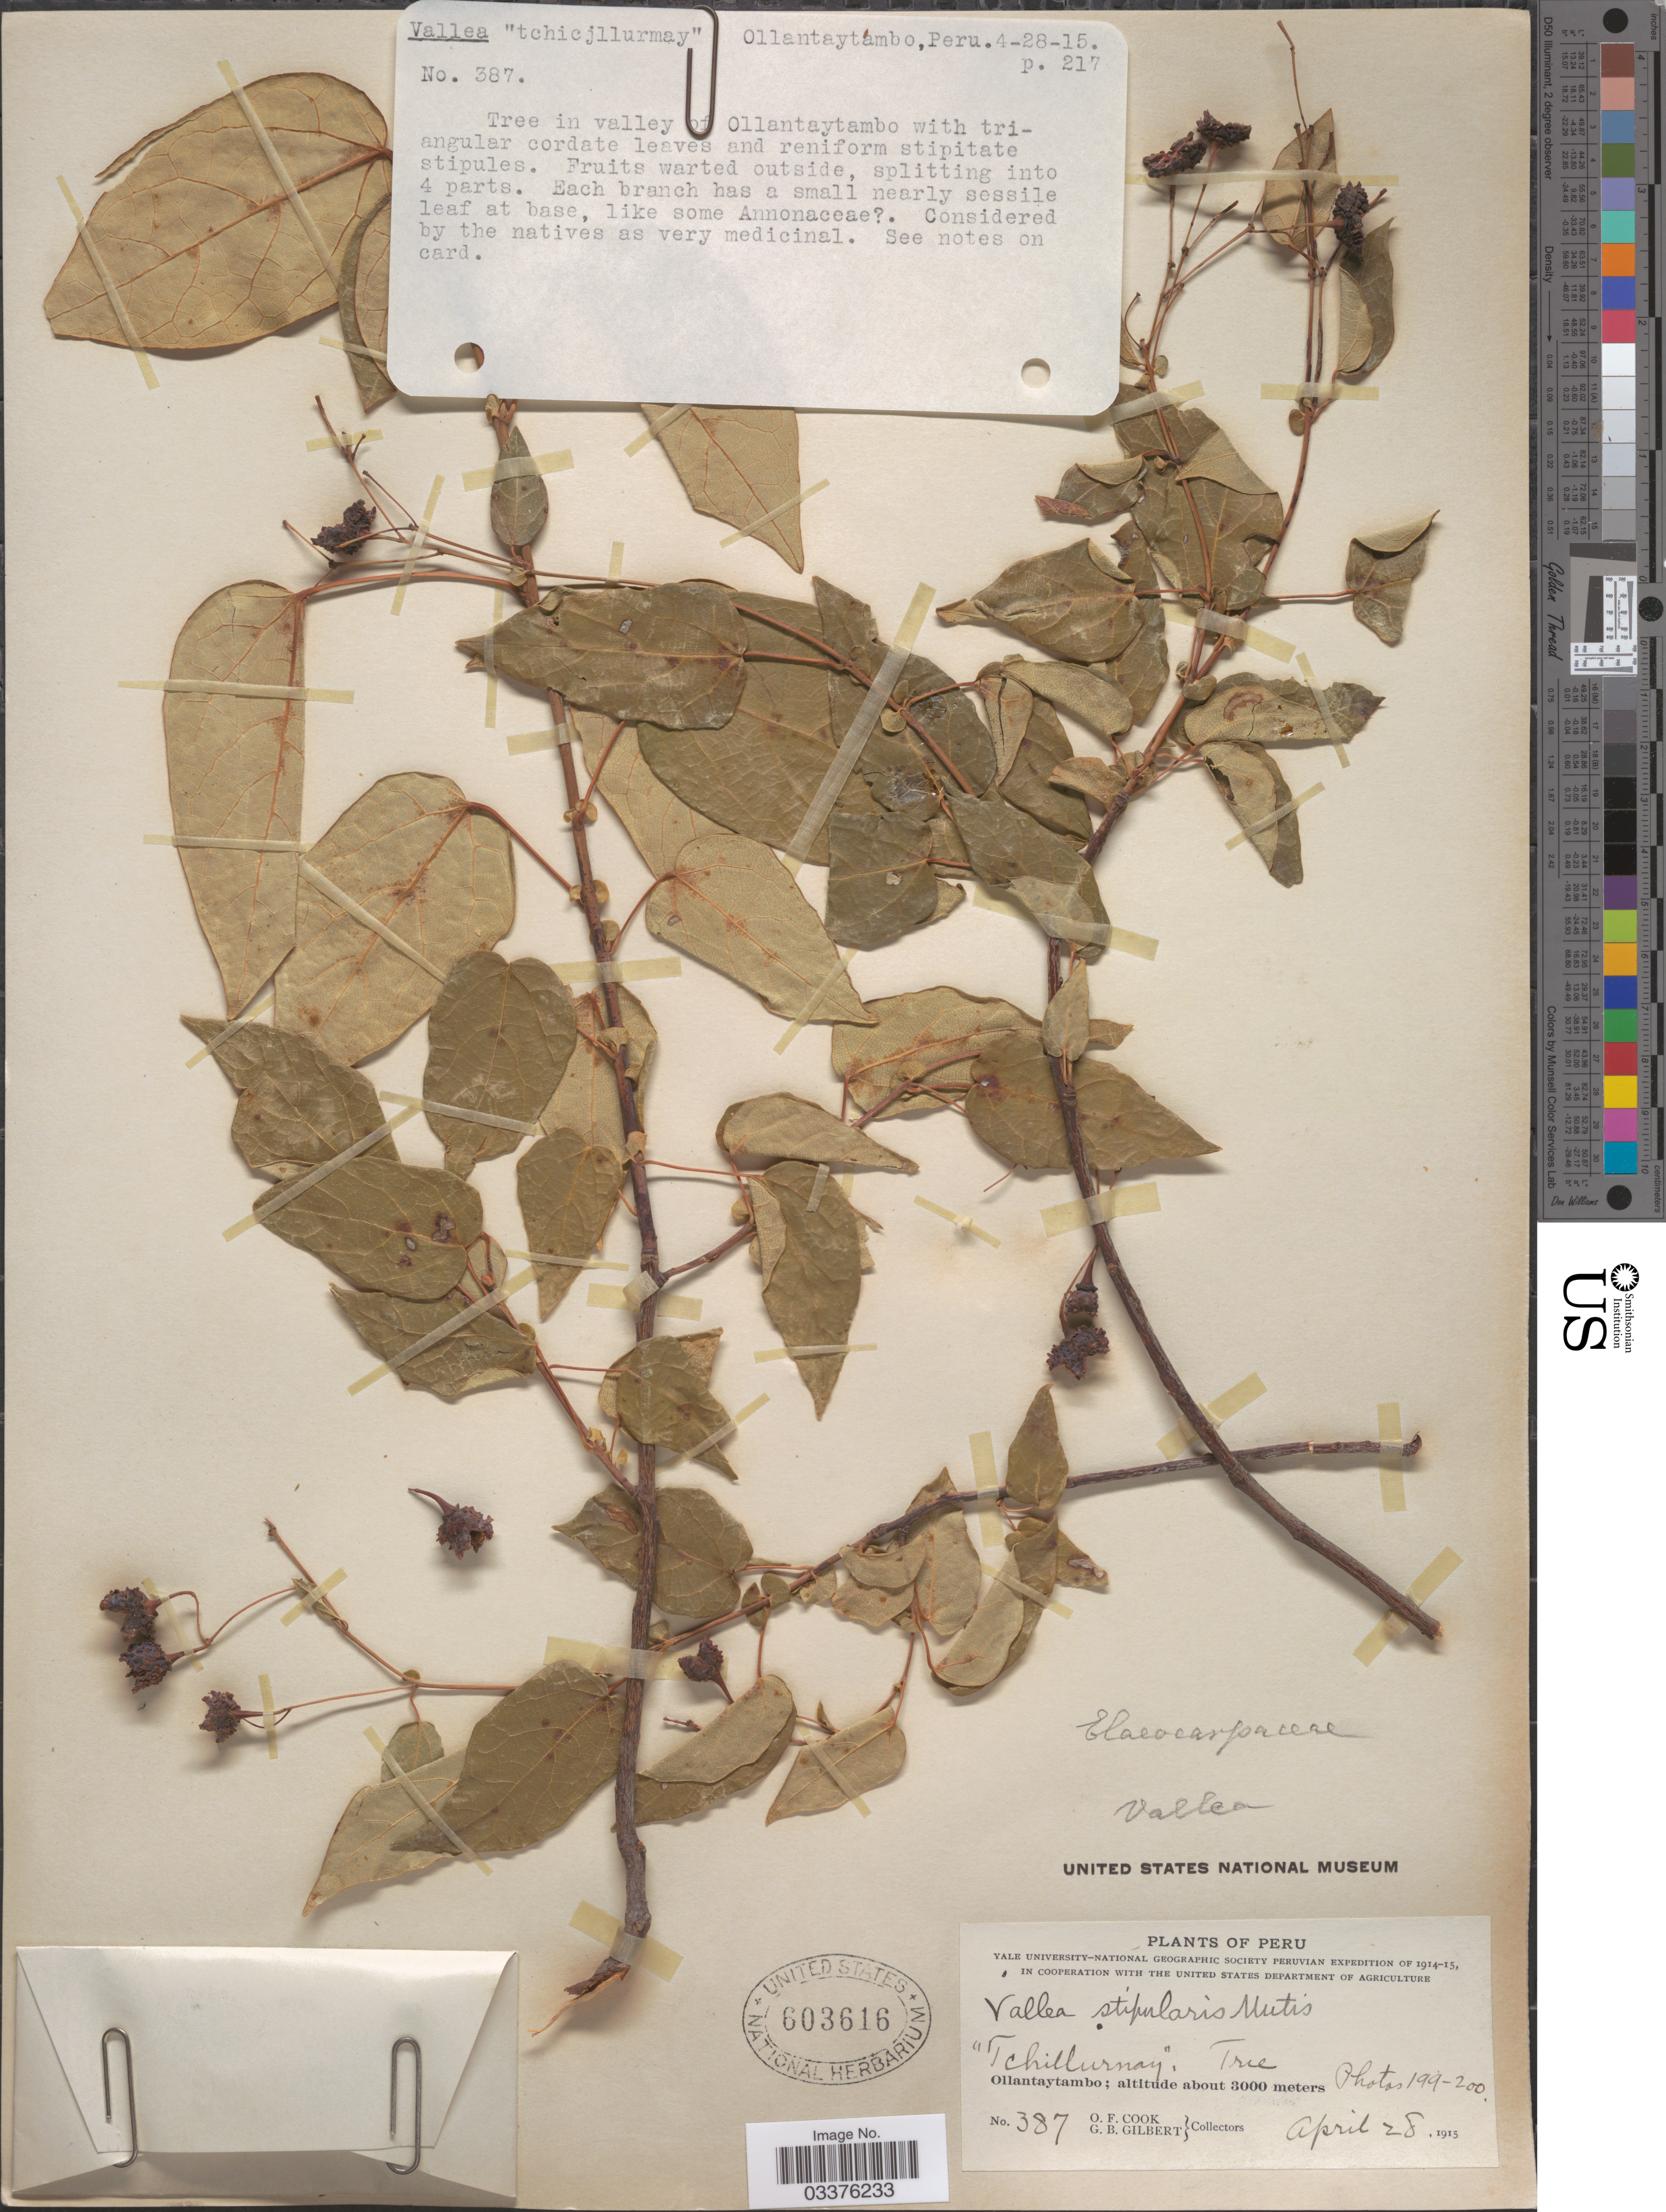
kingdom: Plantae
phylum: Tracheophyta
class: Magnoliopsida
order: Oxalidales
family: Elaeocarpaceae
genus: Vallea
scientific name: Vallea stipularis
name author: L. f.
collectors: O. F. Cook & G. B. Gilbert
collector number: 387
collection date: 1915-04-28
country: Peru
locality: Ollantaytambo.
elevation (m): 3000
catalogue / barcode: US 603616